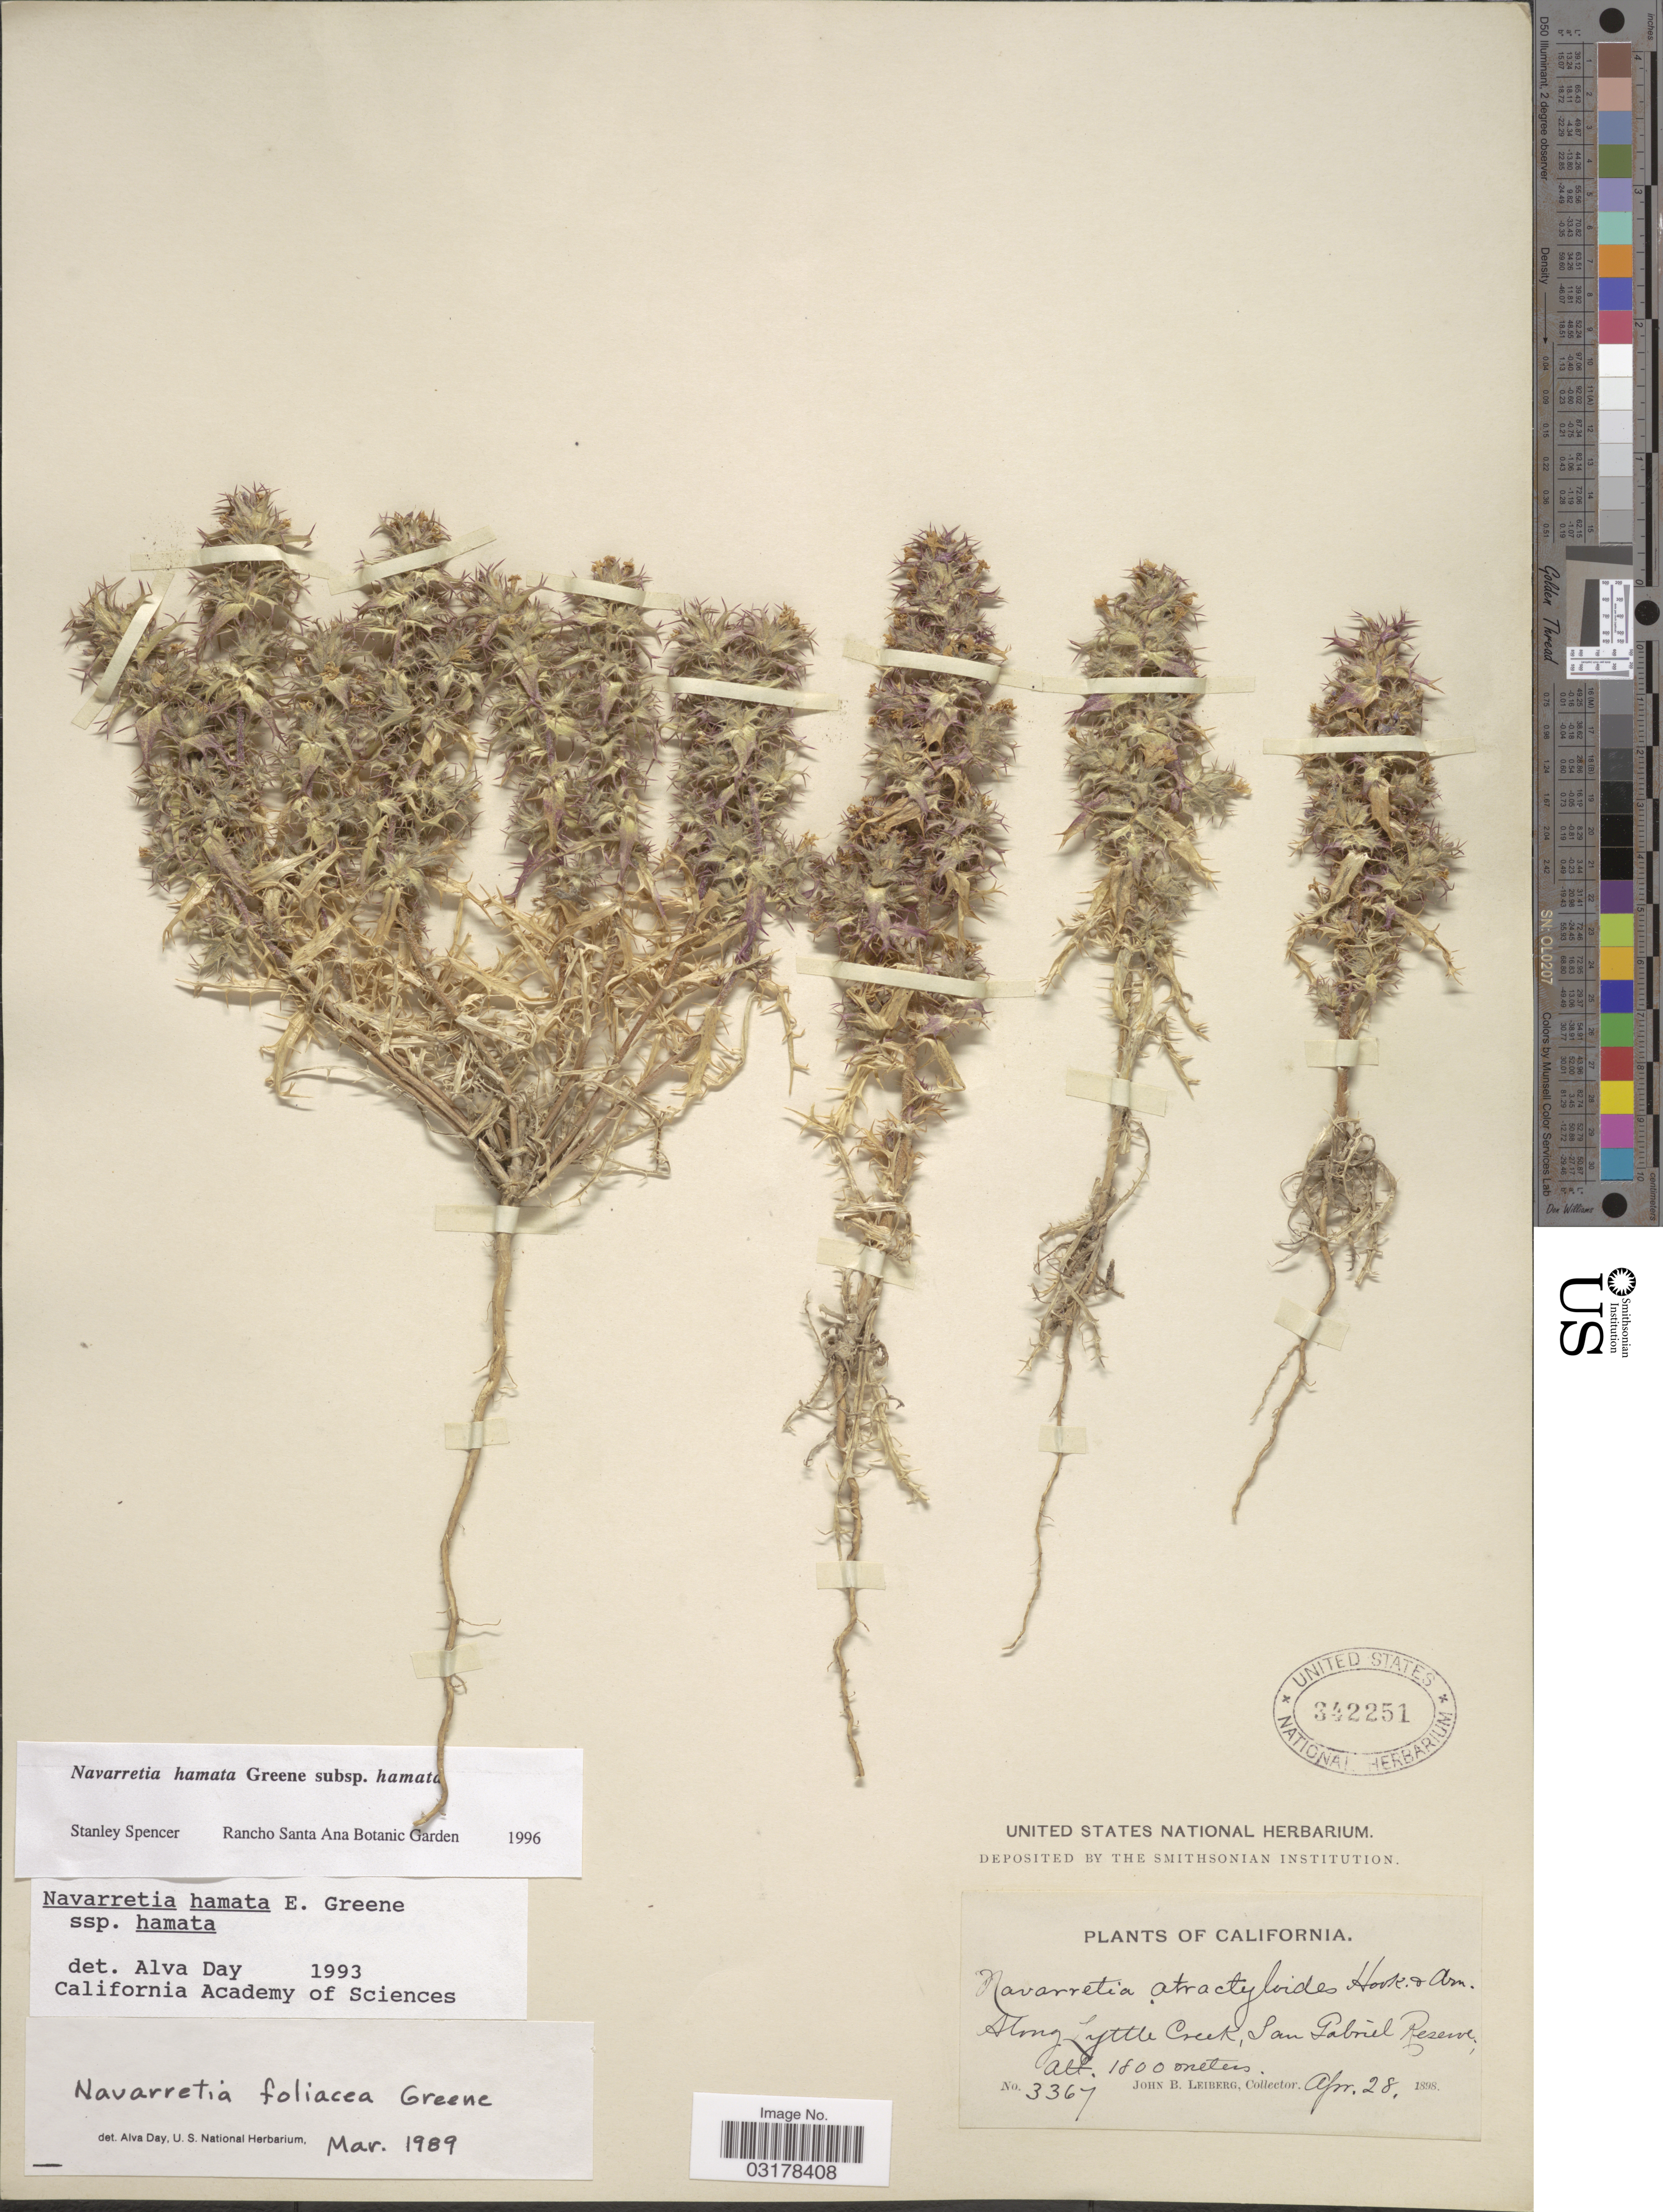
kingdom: Plantae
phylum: Tracheophyta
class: Magnoliopsida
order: Ericales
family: Polemoniaceae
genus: Navarretia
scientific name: Navarretia hamata var. hamata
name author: Greene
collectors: J. B. Leiberg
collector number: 3367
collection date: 1898-04-28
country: United States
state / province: California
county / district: Los Angeles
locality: Along Lyttle Creek, San Gabriel Reserve.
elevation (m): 1800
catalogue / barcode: US 342251